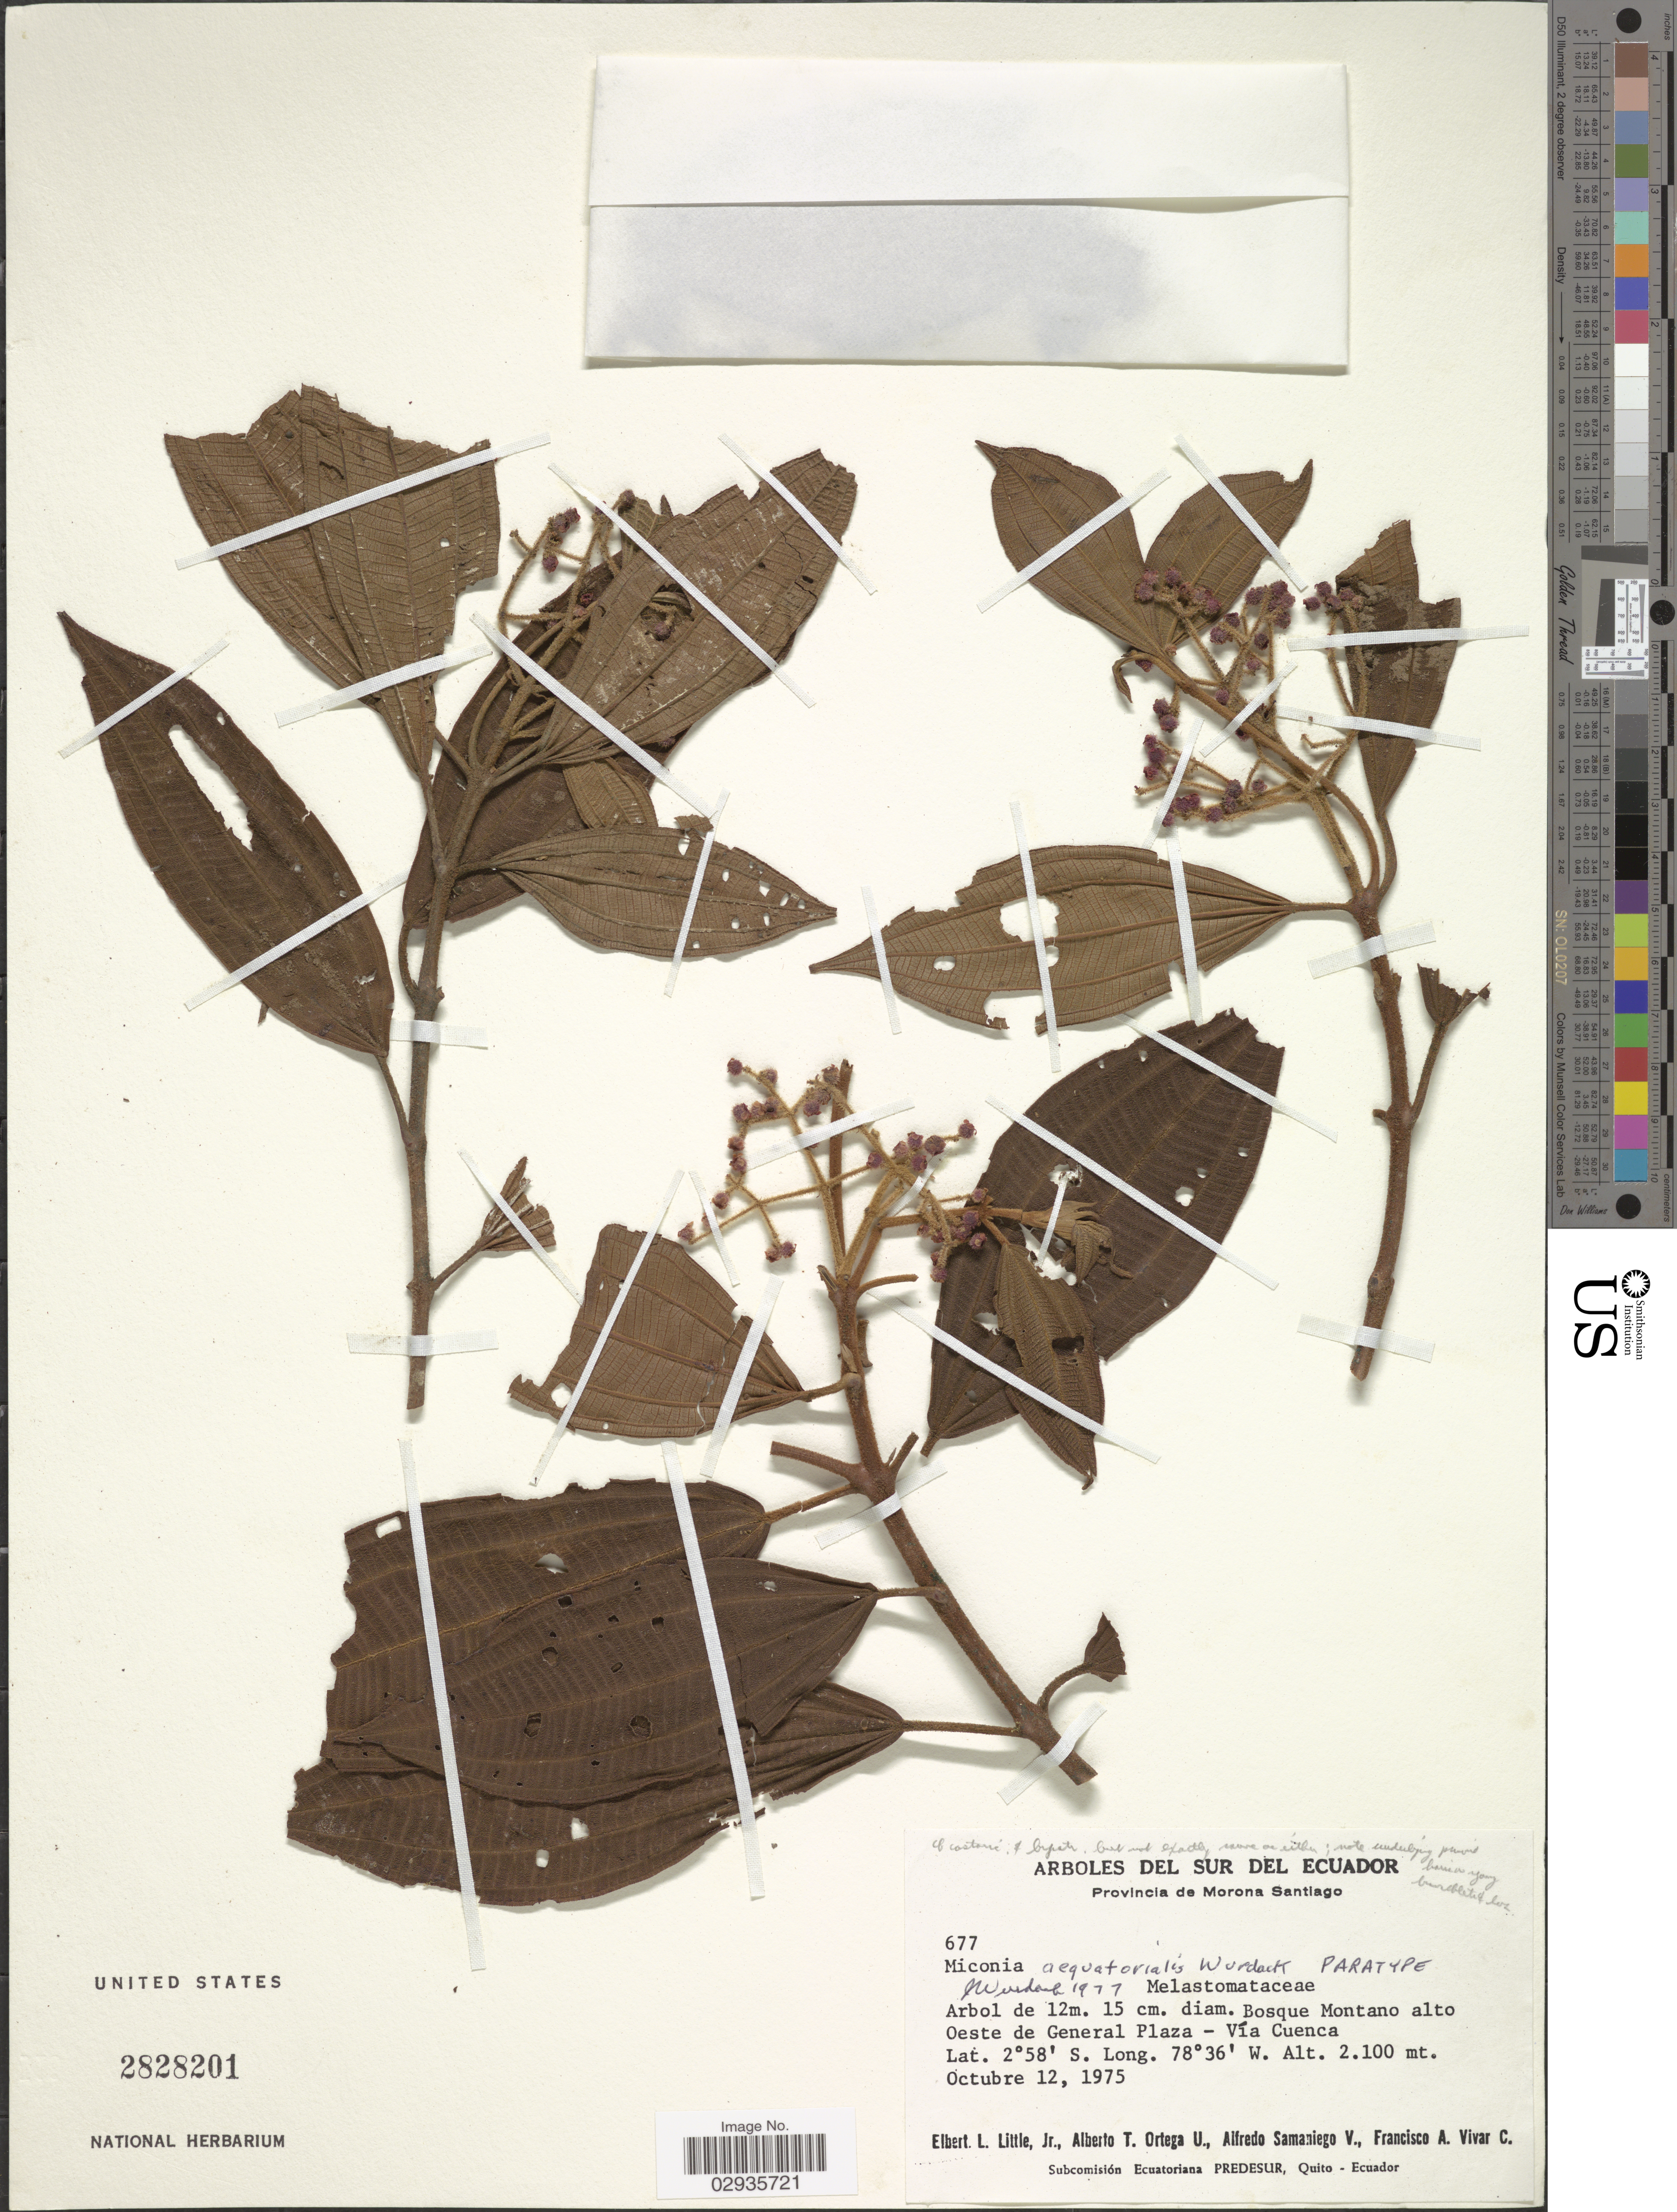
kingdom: Plantae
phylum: Tracheophyta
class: Magnoliopsida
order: Myrtales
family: Melastomataceae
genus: Miconia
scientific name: Miconia aequatorialis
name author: Wurdack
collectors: E. L. Little, A. T. Ortega U., A. V. Samaniego & F. A. Vivar C.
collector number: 677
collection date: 1975-10-12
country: Ecuador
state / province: Morona-Santiago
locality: Sur del Ecuador. Oeste de General Plaza - Vía Cuenca.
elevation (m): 2100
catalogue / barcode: US 2828201